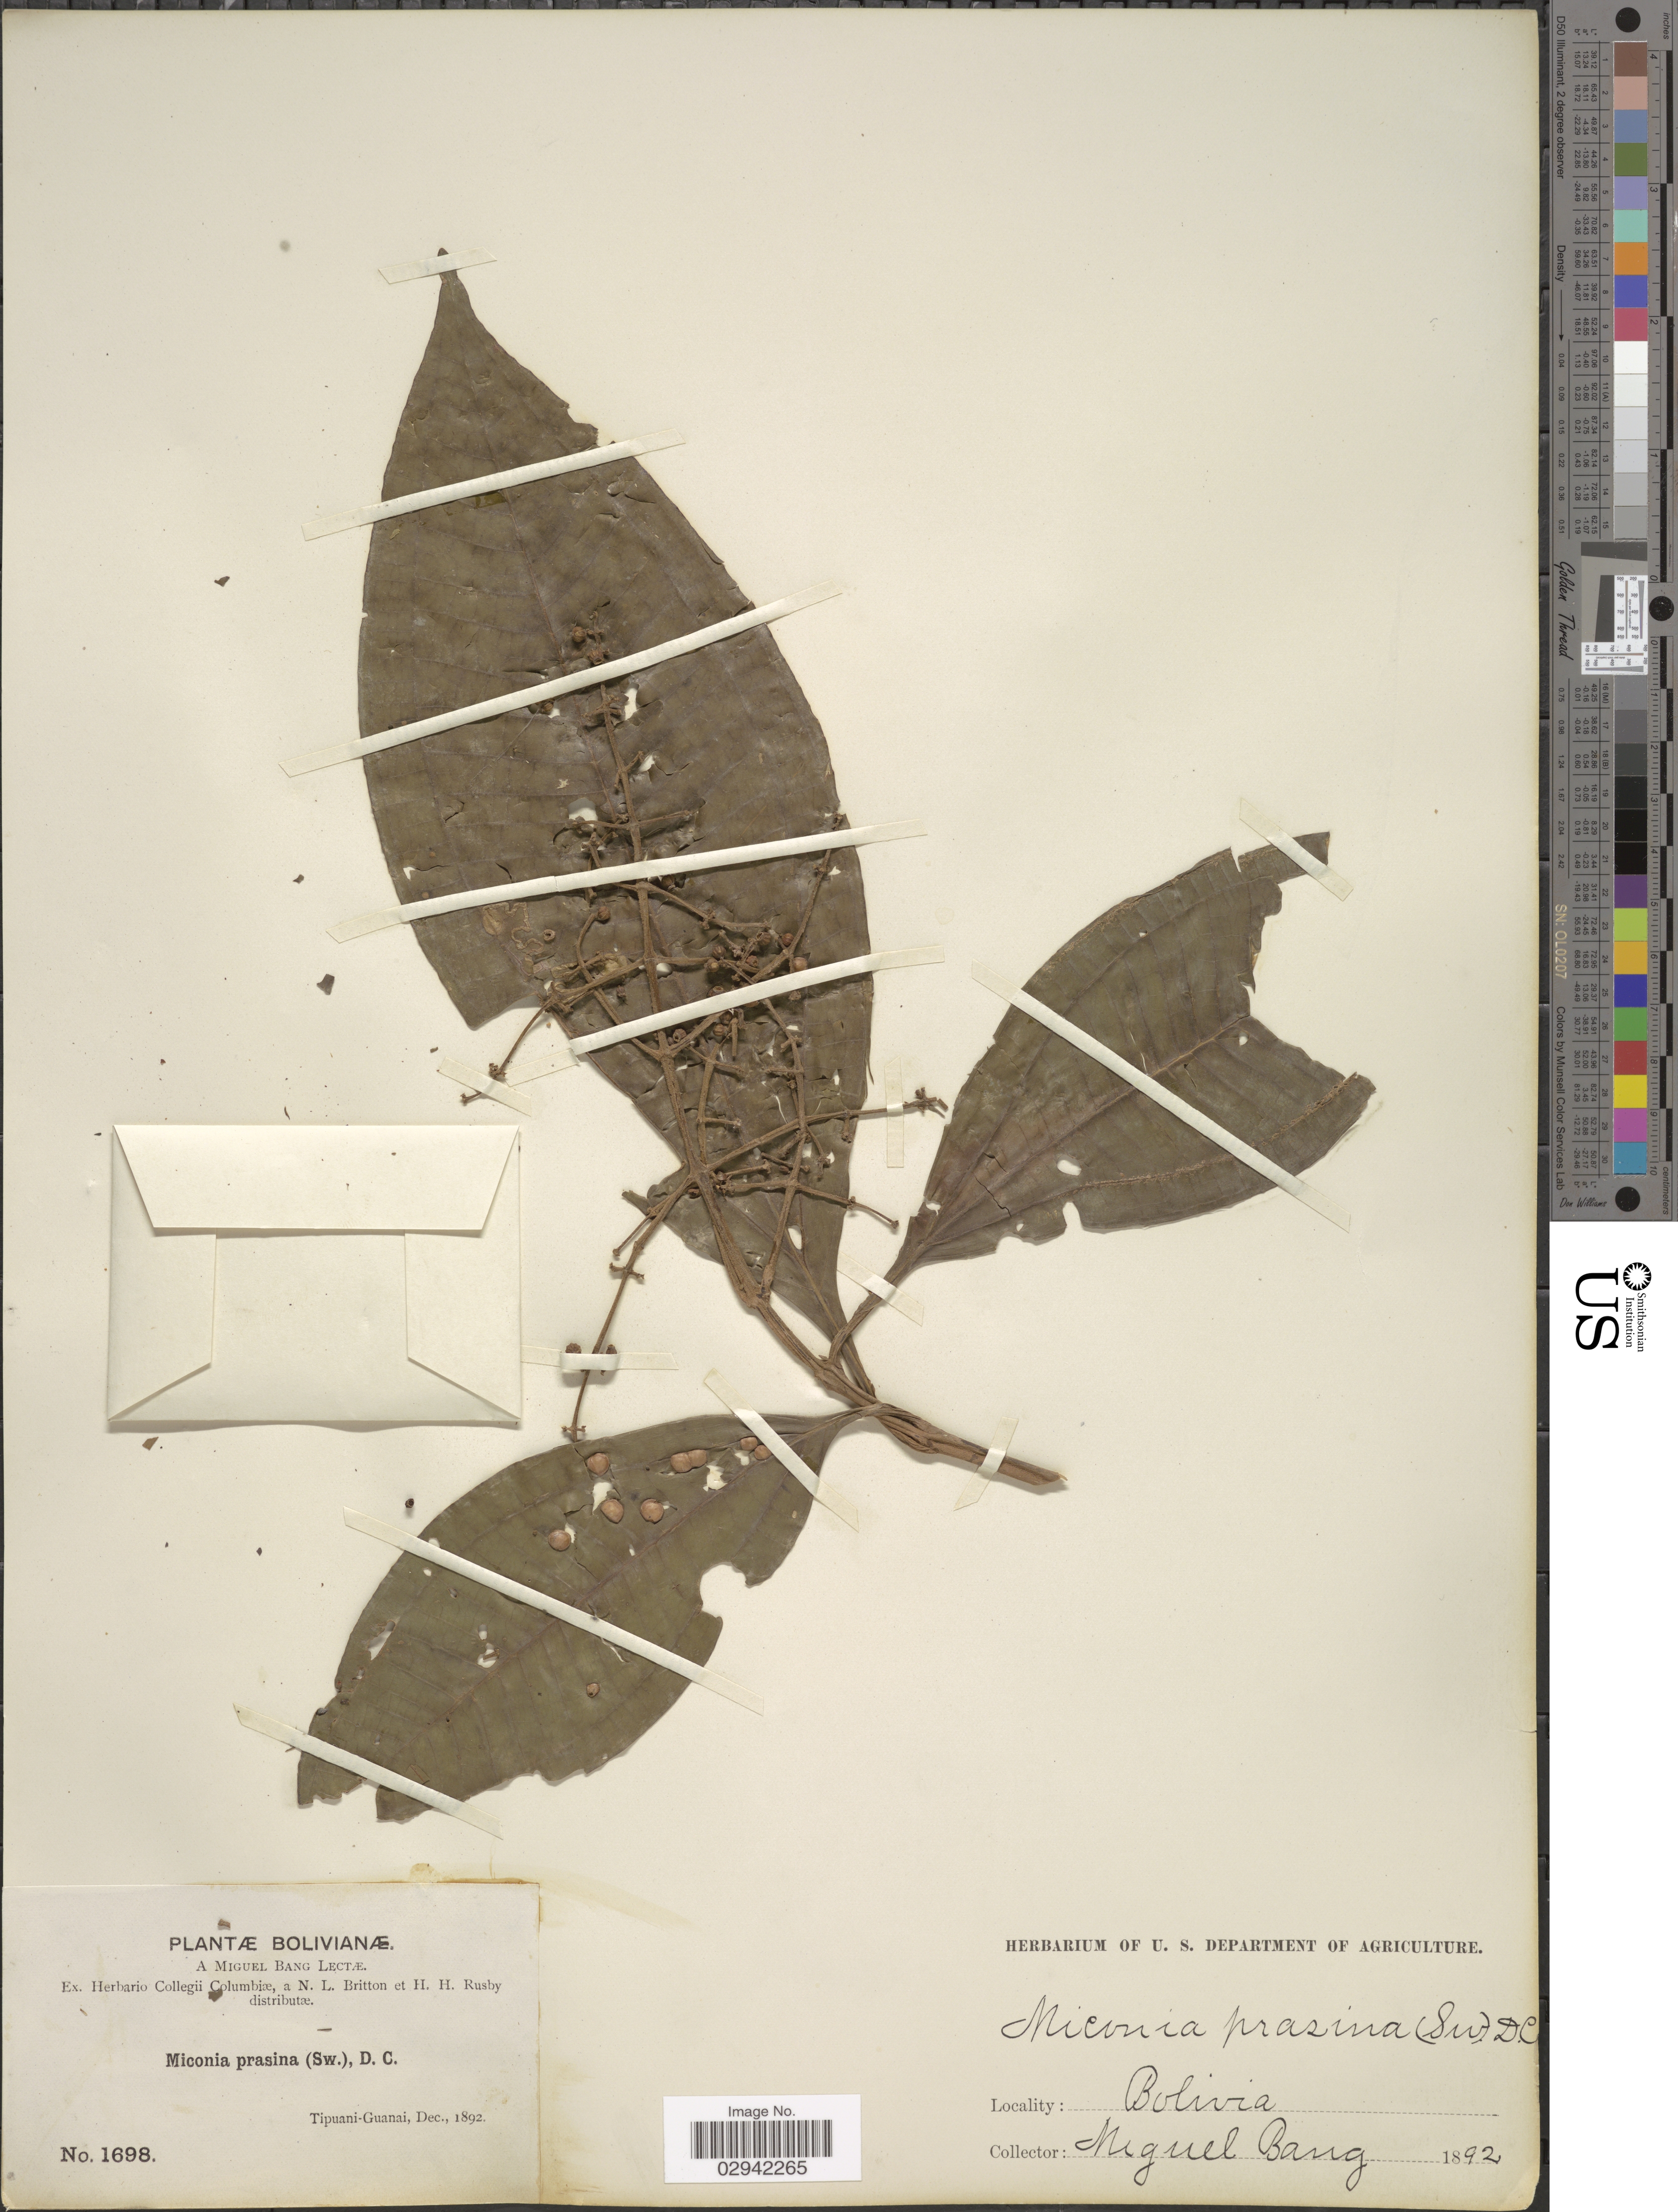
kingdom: Plantae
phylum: Tracheophyta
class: Magnoliopsida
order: Myrtales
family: Melastomataceae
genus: Miconia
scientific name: Miconia prasina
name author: (Sw.) DC.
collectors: M. Bang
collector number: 1698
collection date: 1892-12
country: Bolivia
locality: Tipuani-Guanai.